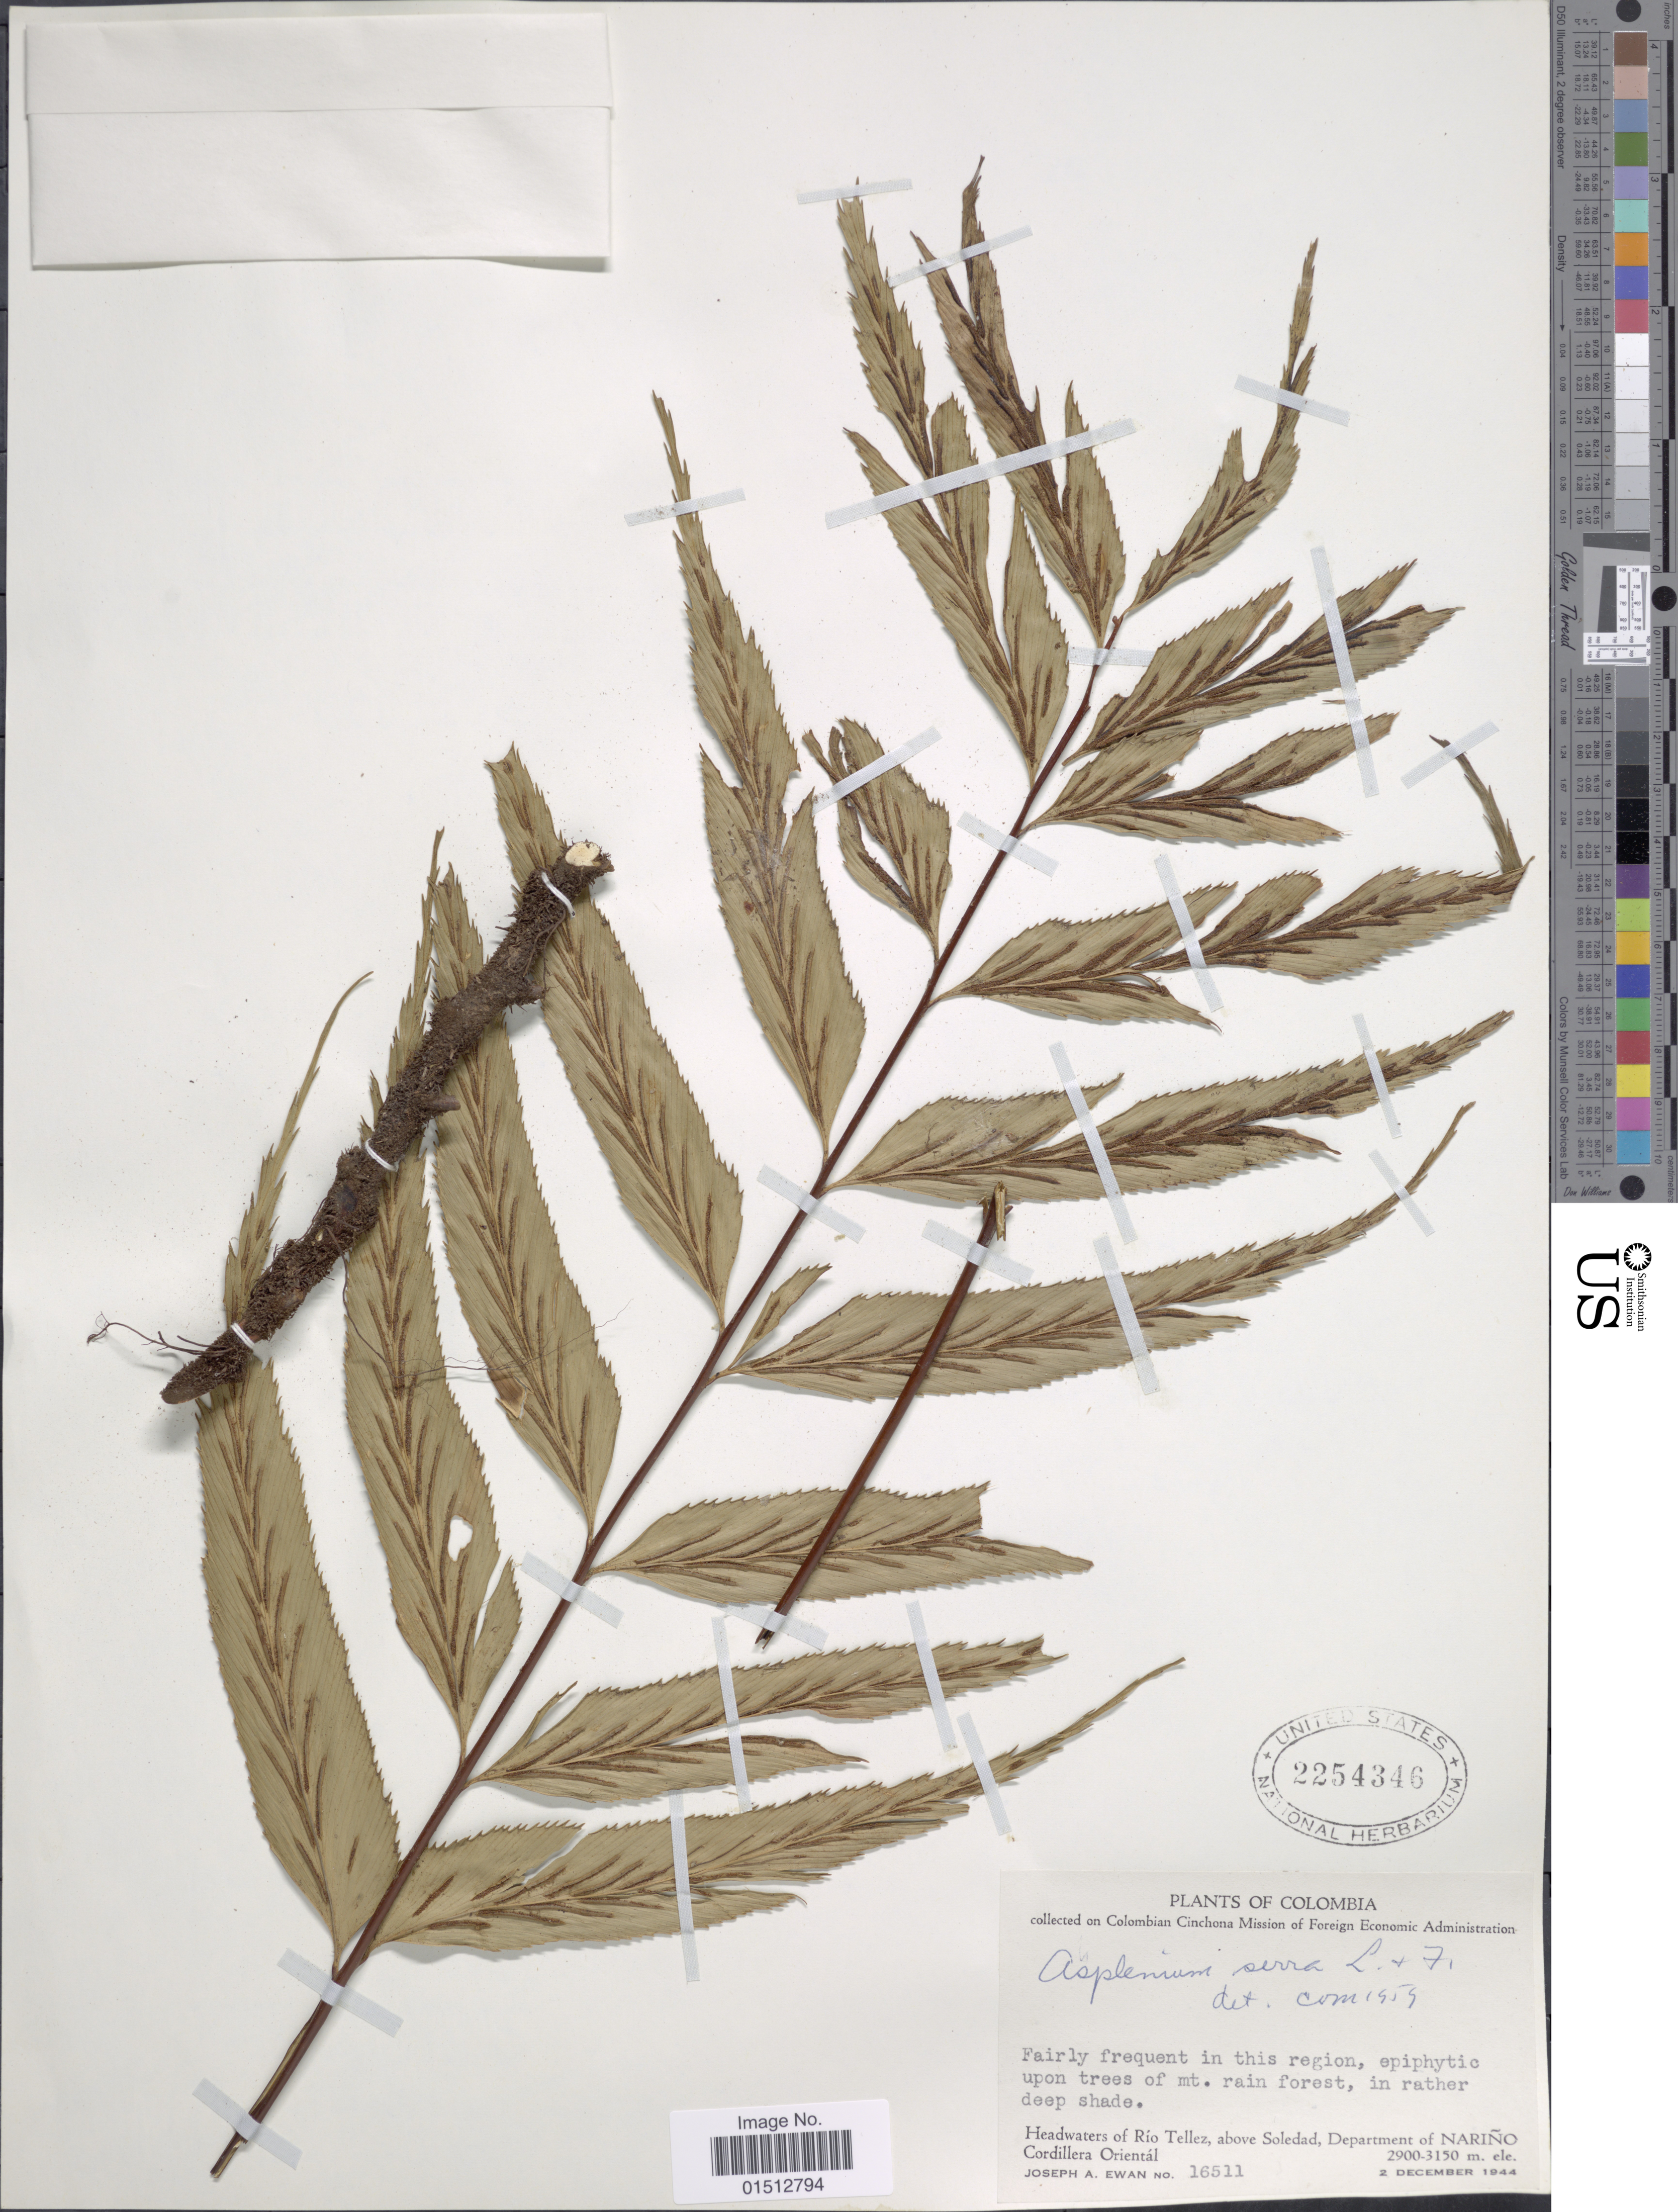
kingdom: Plantae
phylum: Tracheophyta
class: Polypodiopsida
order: Polypodiales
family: Aspleniaceae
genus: Asplenium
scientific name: Asplenium serra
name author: Langsd. & Fisch.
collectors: J. A. Ewan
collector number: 16511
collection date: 1944-12-02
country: Colombia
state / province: Nariño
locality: Colombia, headwaters of Rio Tellez, above Soledad, Department of Narino, Cordillera Oriental.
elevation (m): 2900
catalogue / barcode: US 2254346